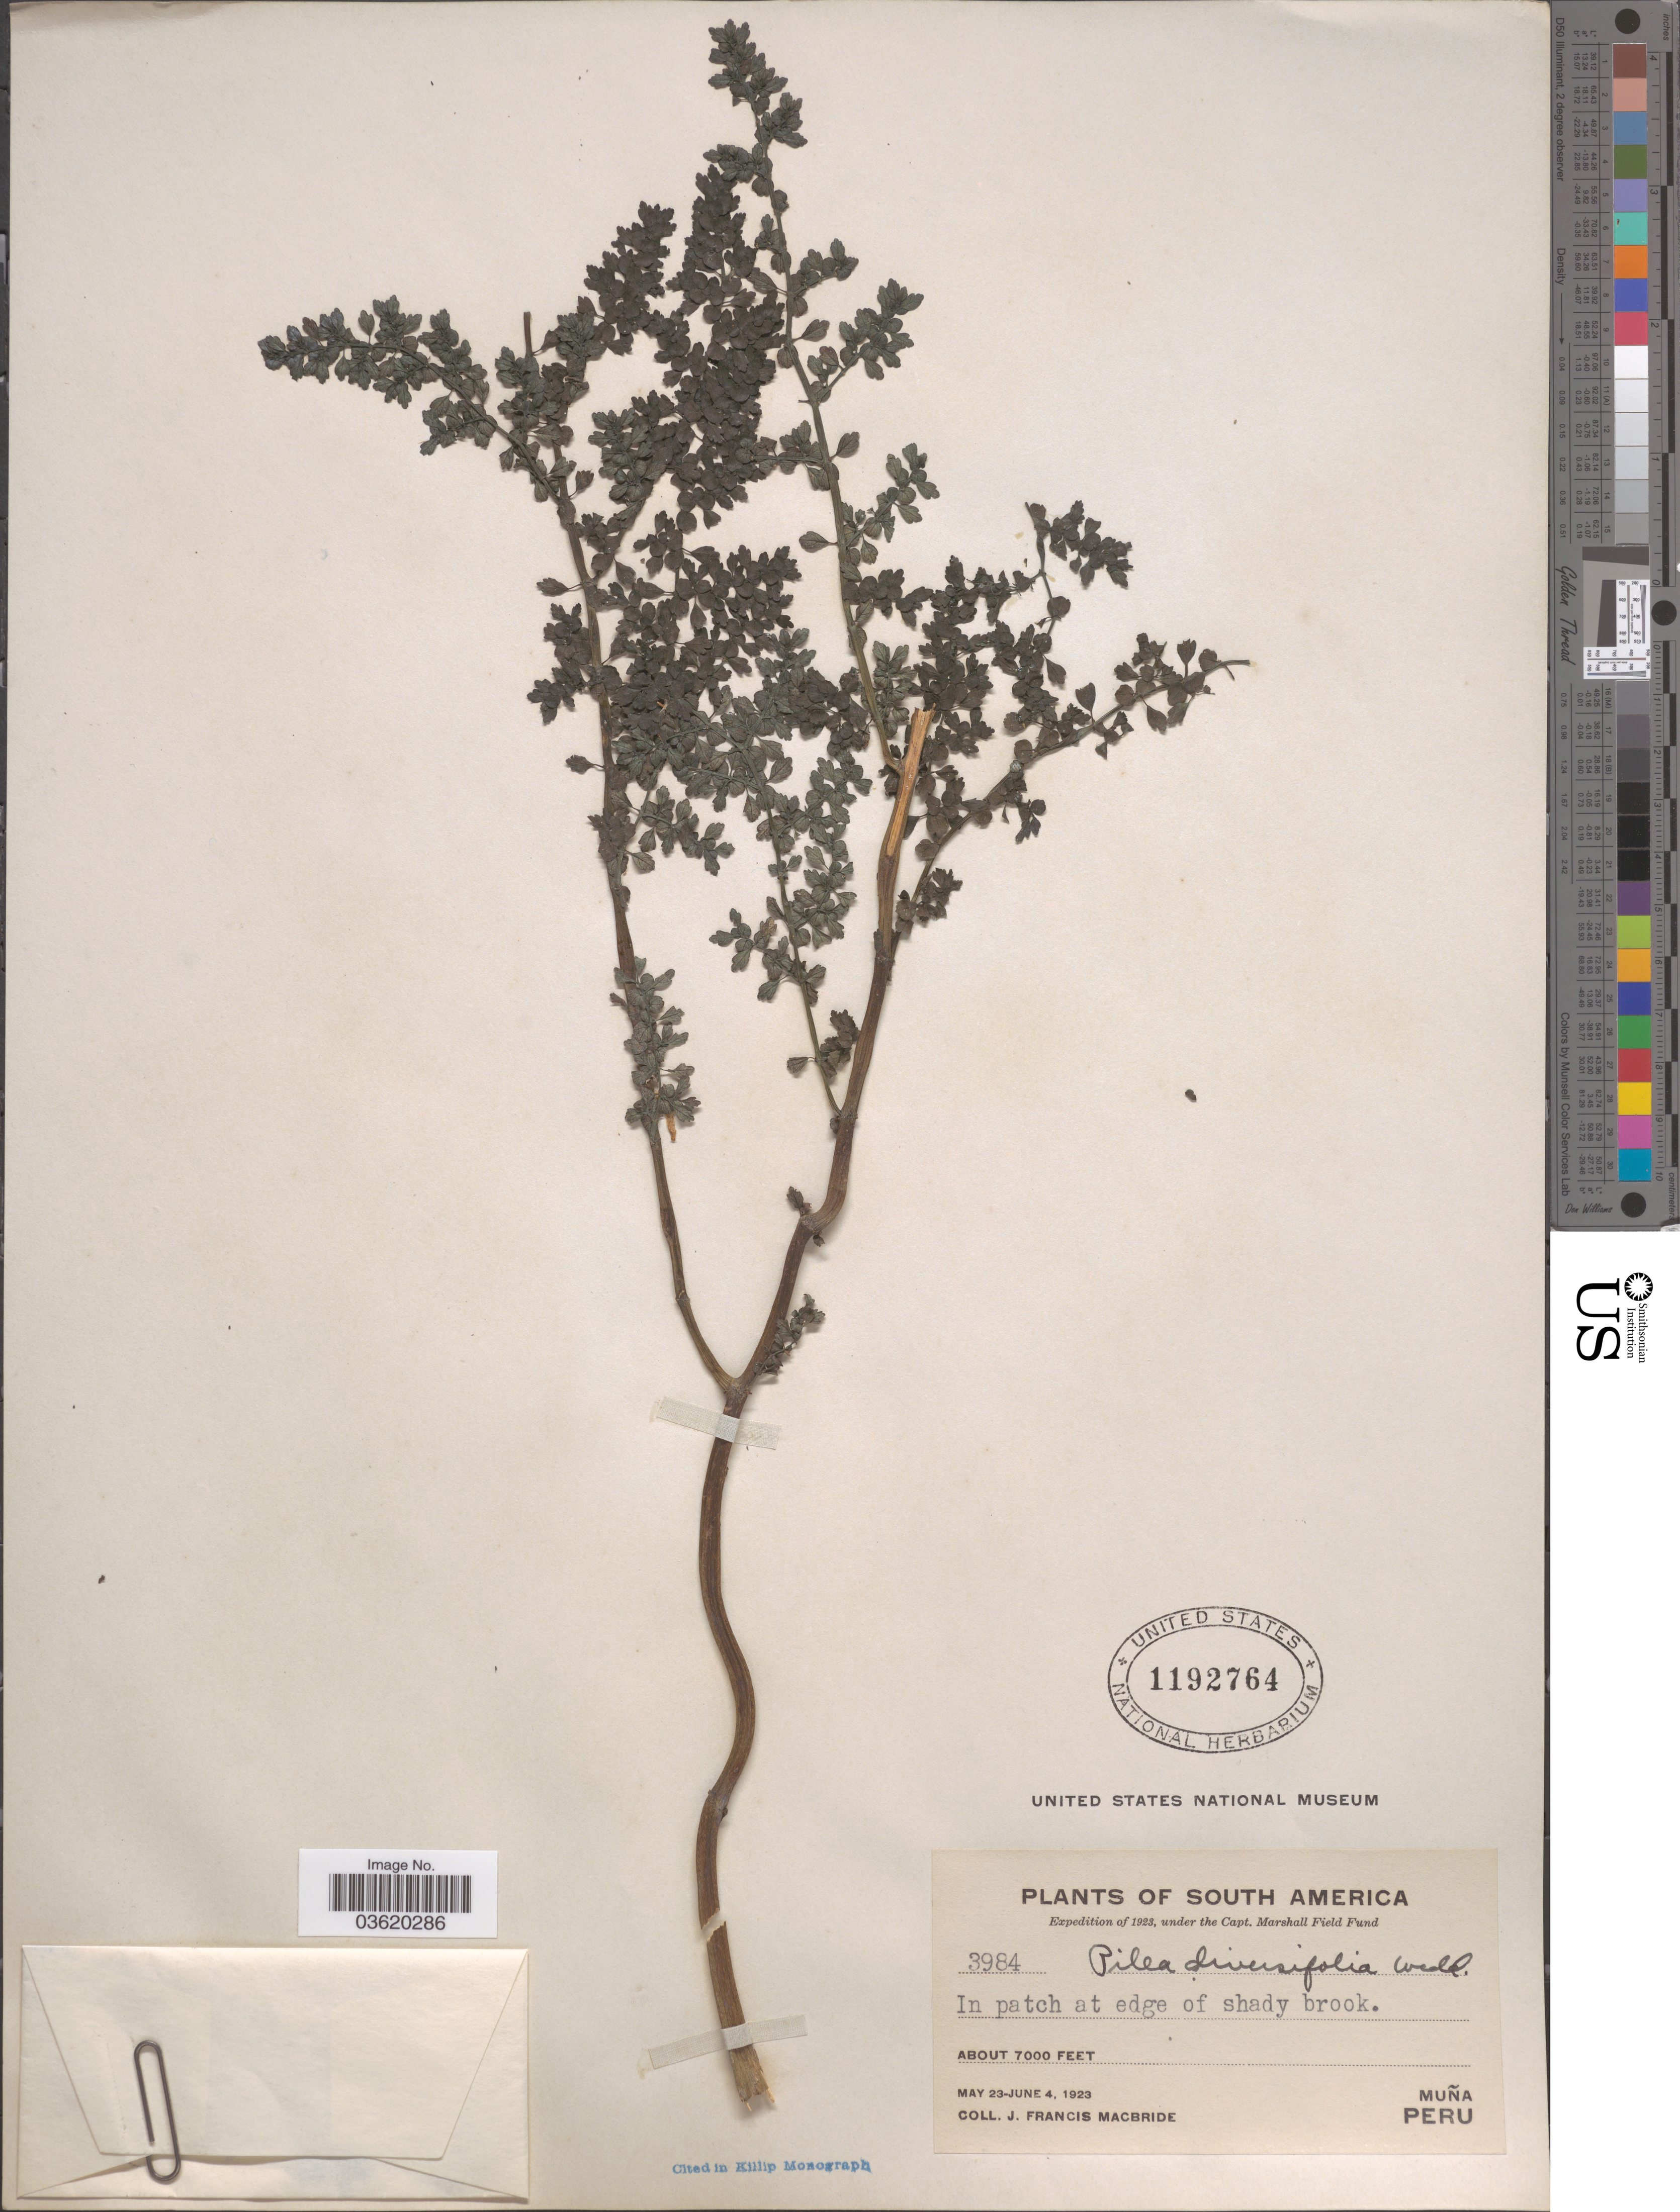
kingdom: Plantae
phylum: Tracheophyta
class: Magnoliopsida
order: Rosales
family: Urticaceae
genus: Pilea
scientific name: Pilea diversifolia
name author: Wedd.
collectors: J. F. Macbride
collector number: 3984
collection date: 1923-05-23/1923-06-04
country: Peru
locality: In patch at edge of shady brook. Muña.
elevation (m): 2134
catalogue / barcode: US 1192764